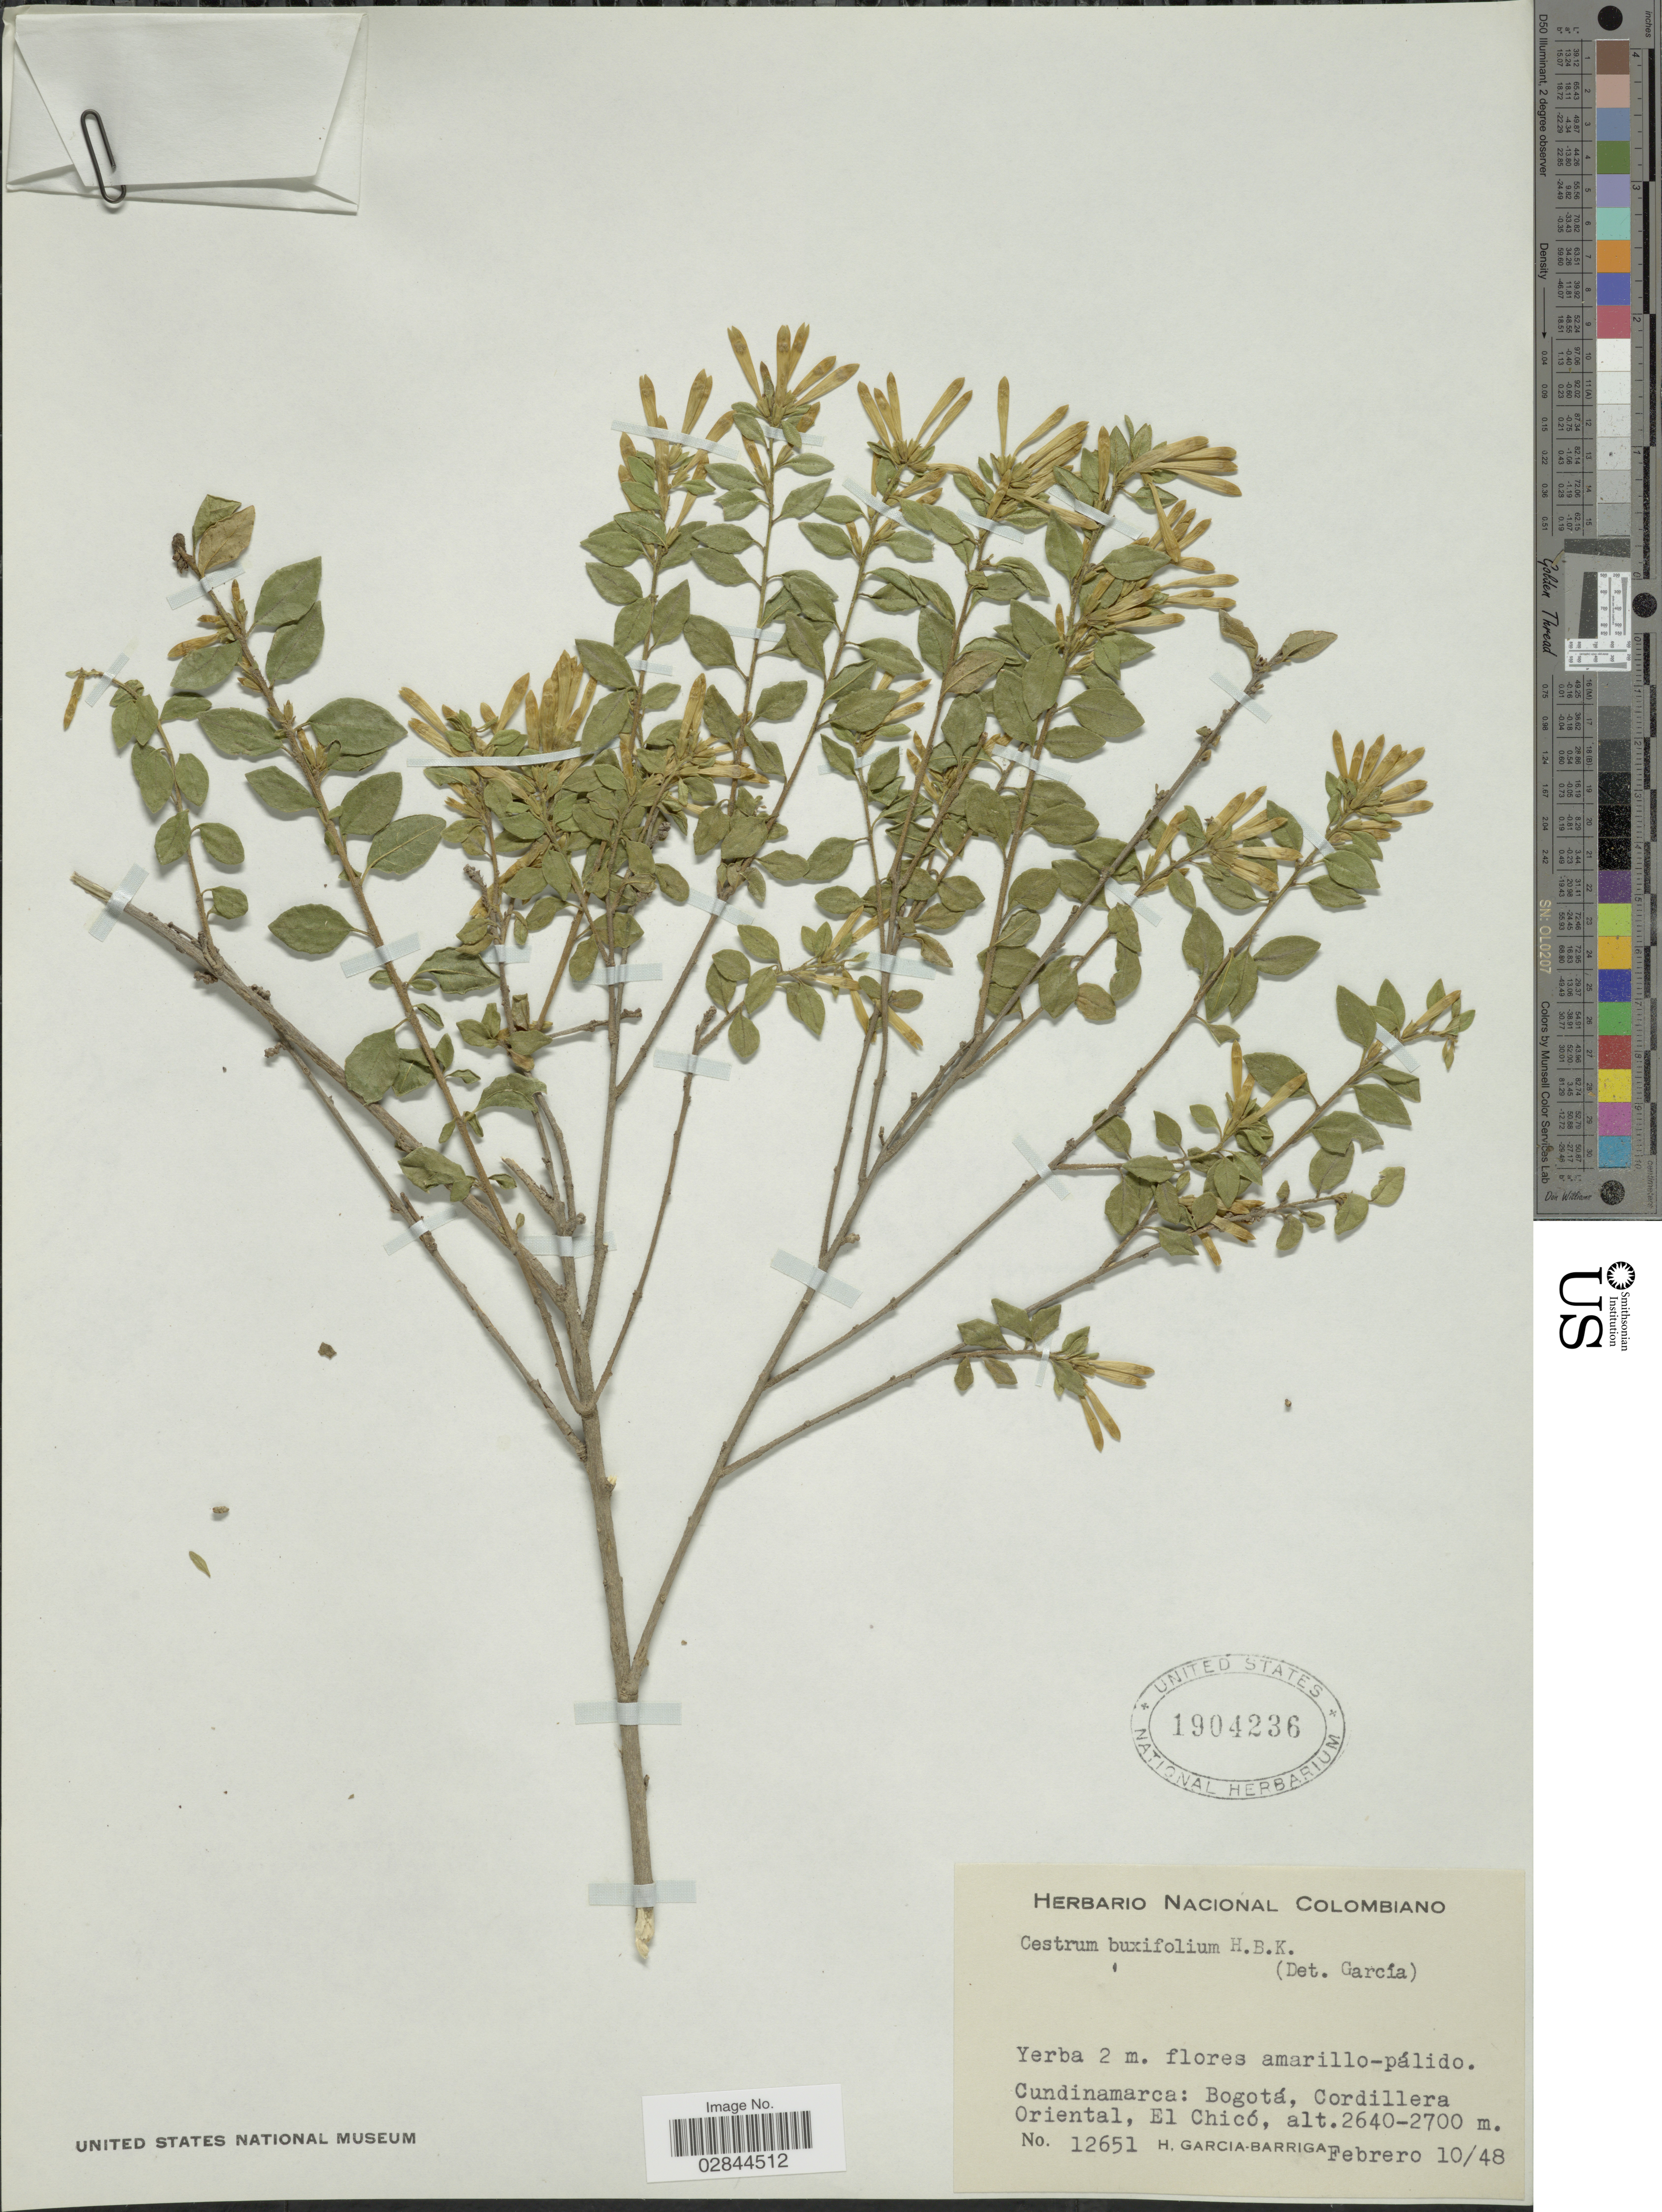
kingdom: Plantae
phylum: Tracheophyta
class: Magnoliopsida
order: Solanales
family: Solanaceae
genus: Cestrum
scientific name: Cestrum buxifolium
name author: Kunth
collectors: H. García Barriga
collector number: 12651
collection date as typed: Transcribed d/m/y: 10/2/48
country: Colombia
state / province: Cundinamarca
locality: Bogotá, Cordillera Oriental, El Chicó.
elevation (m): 2640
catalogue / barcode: US 1904236